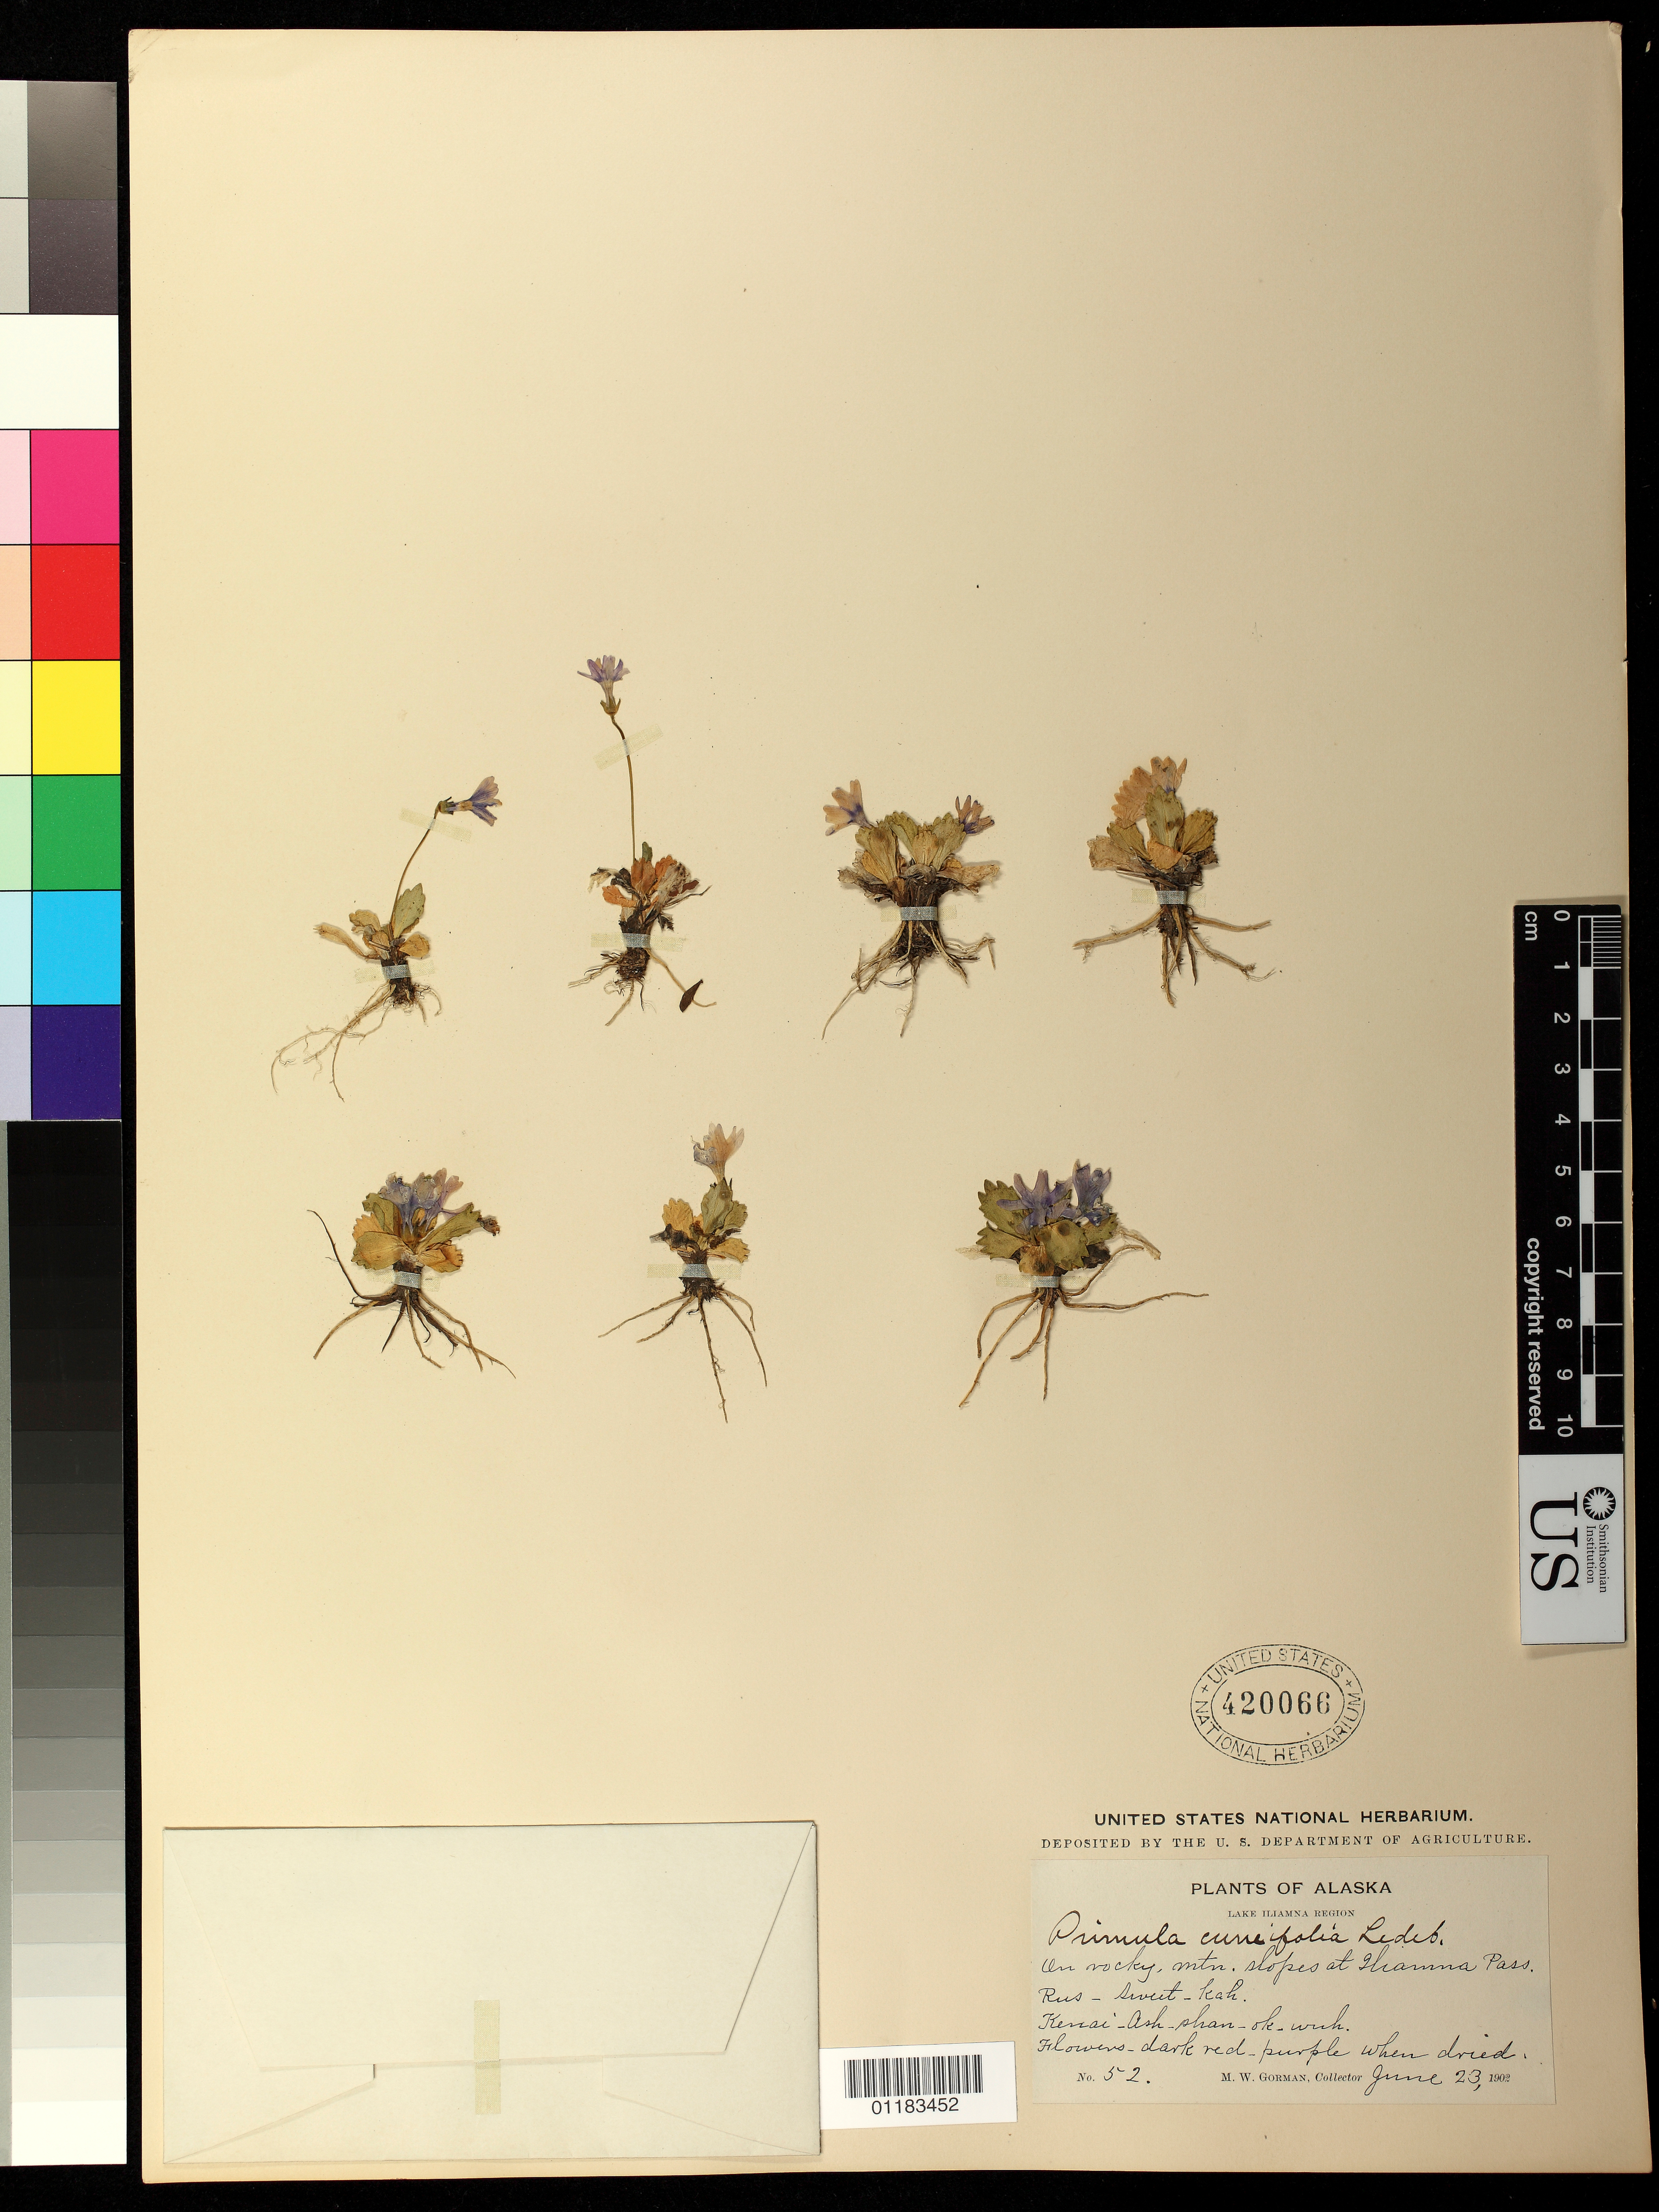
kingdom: Plantae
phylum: Tracheophyta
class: Magnoliopsida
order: Ericales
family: Primulaceae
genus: Primula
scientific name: Primula cuneifolia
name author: Ledeb.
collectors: M. W. Gorman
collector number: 52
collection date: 1902-06-23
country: United States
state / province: Alaska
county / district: Lake and Peninsula Borough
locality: Lake Iliamna Region. On rocky, mtn. slopes at Iliamna Pass.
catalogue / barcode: US 420066